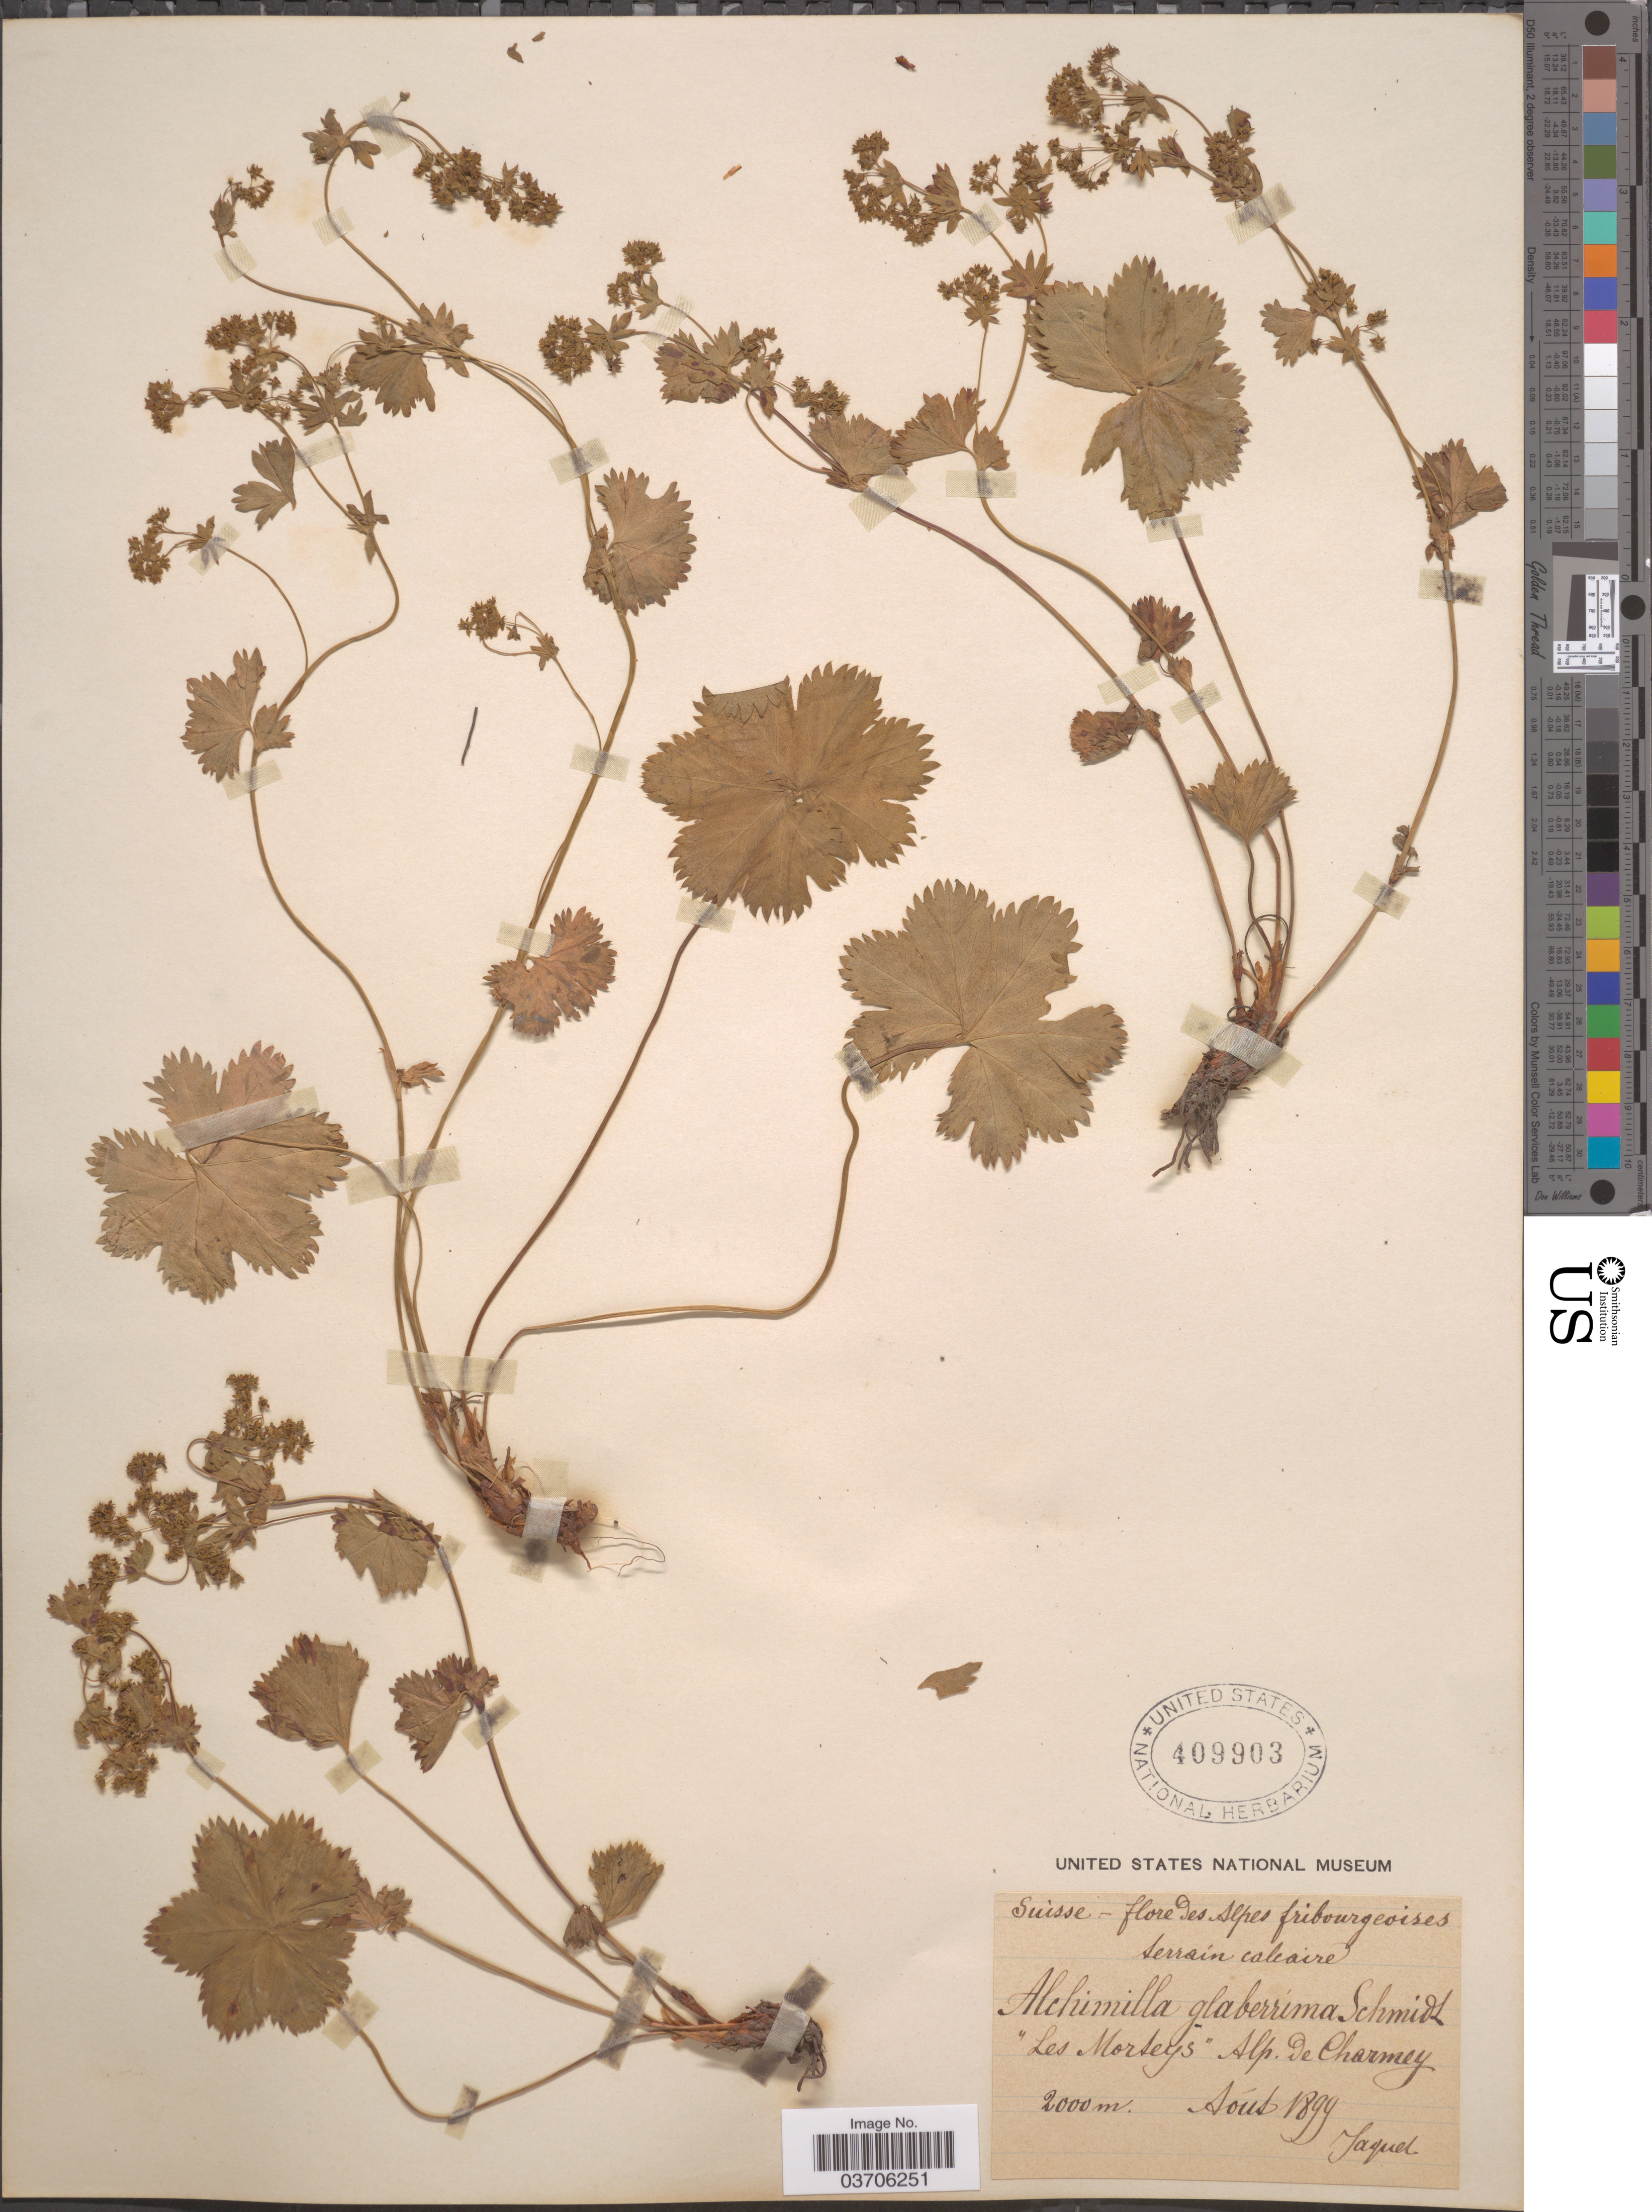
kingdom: Plantae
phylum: Tracheophyta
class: Magnoliopsida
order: Rosales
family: Rosaceae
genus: Alchemilla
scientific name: Alchemilla glaberrima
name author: F.W. Schmidt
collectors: -. Jaquet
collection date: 1899-08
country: Switzerland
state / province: Fribourg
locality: Suisse. Alpes fribourgeoises. "Les Morteys" Alp. De Charmey.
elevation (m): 2000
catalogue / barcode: US 409903